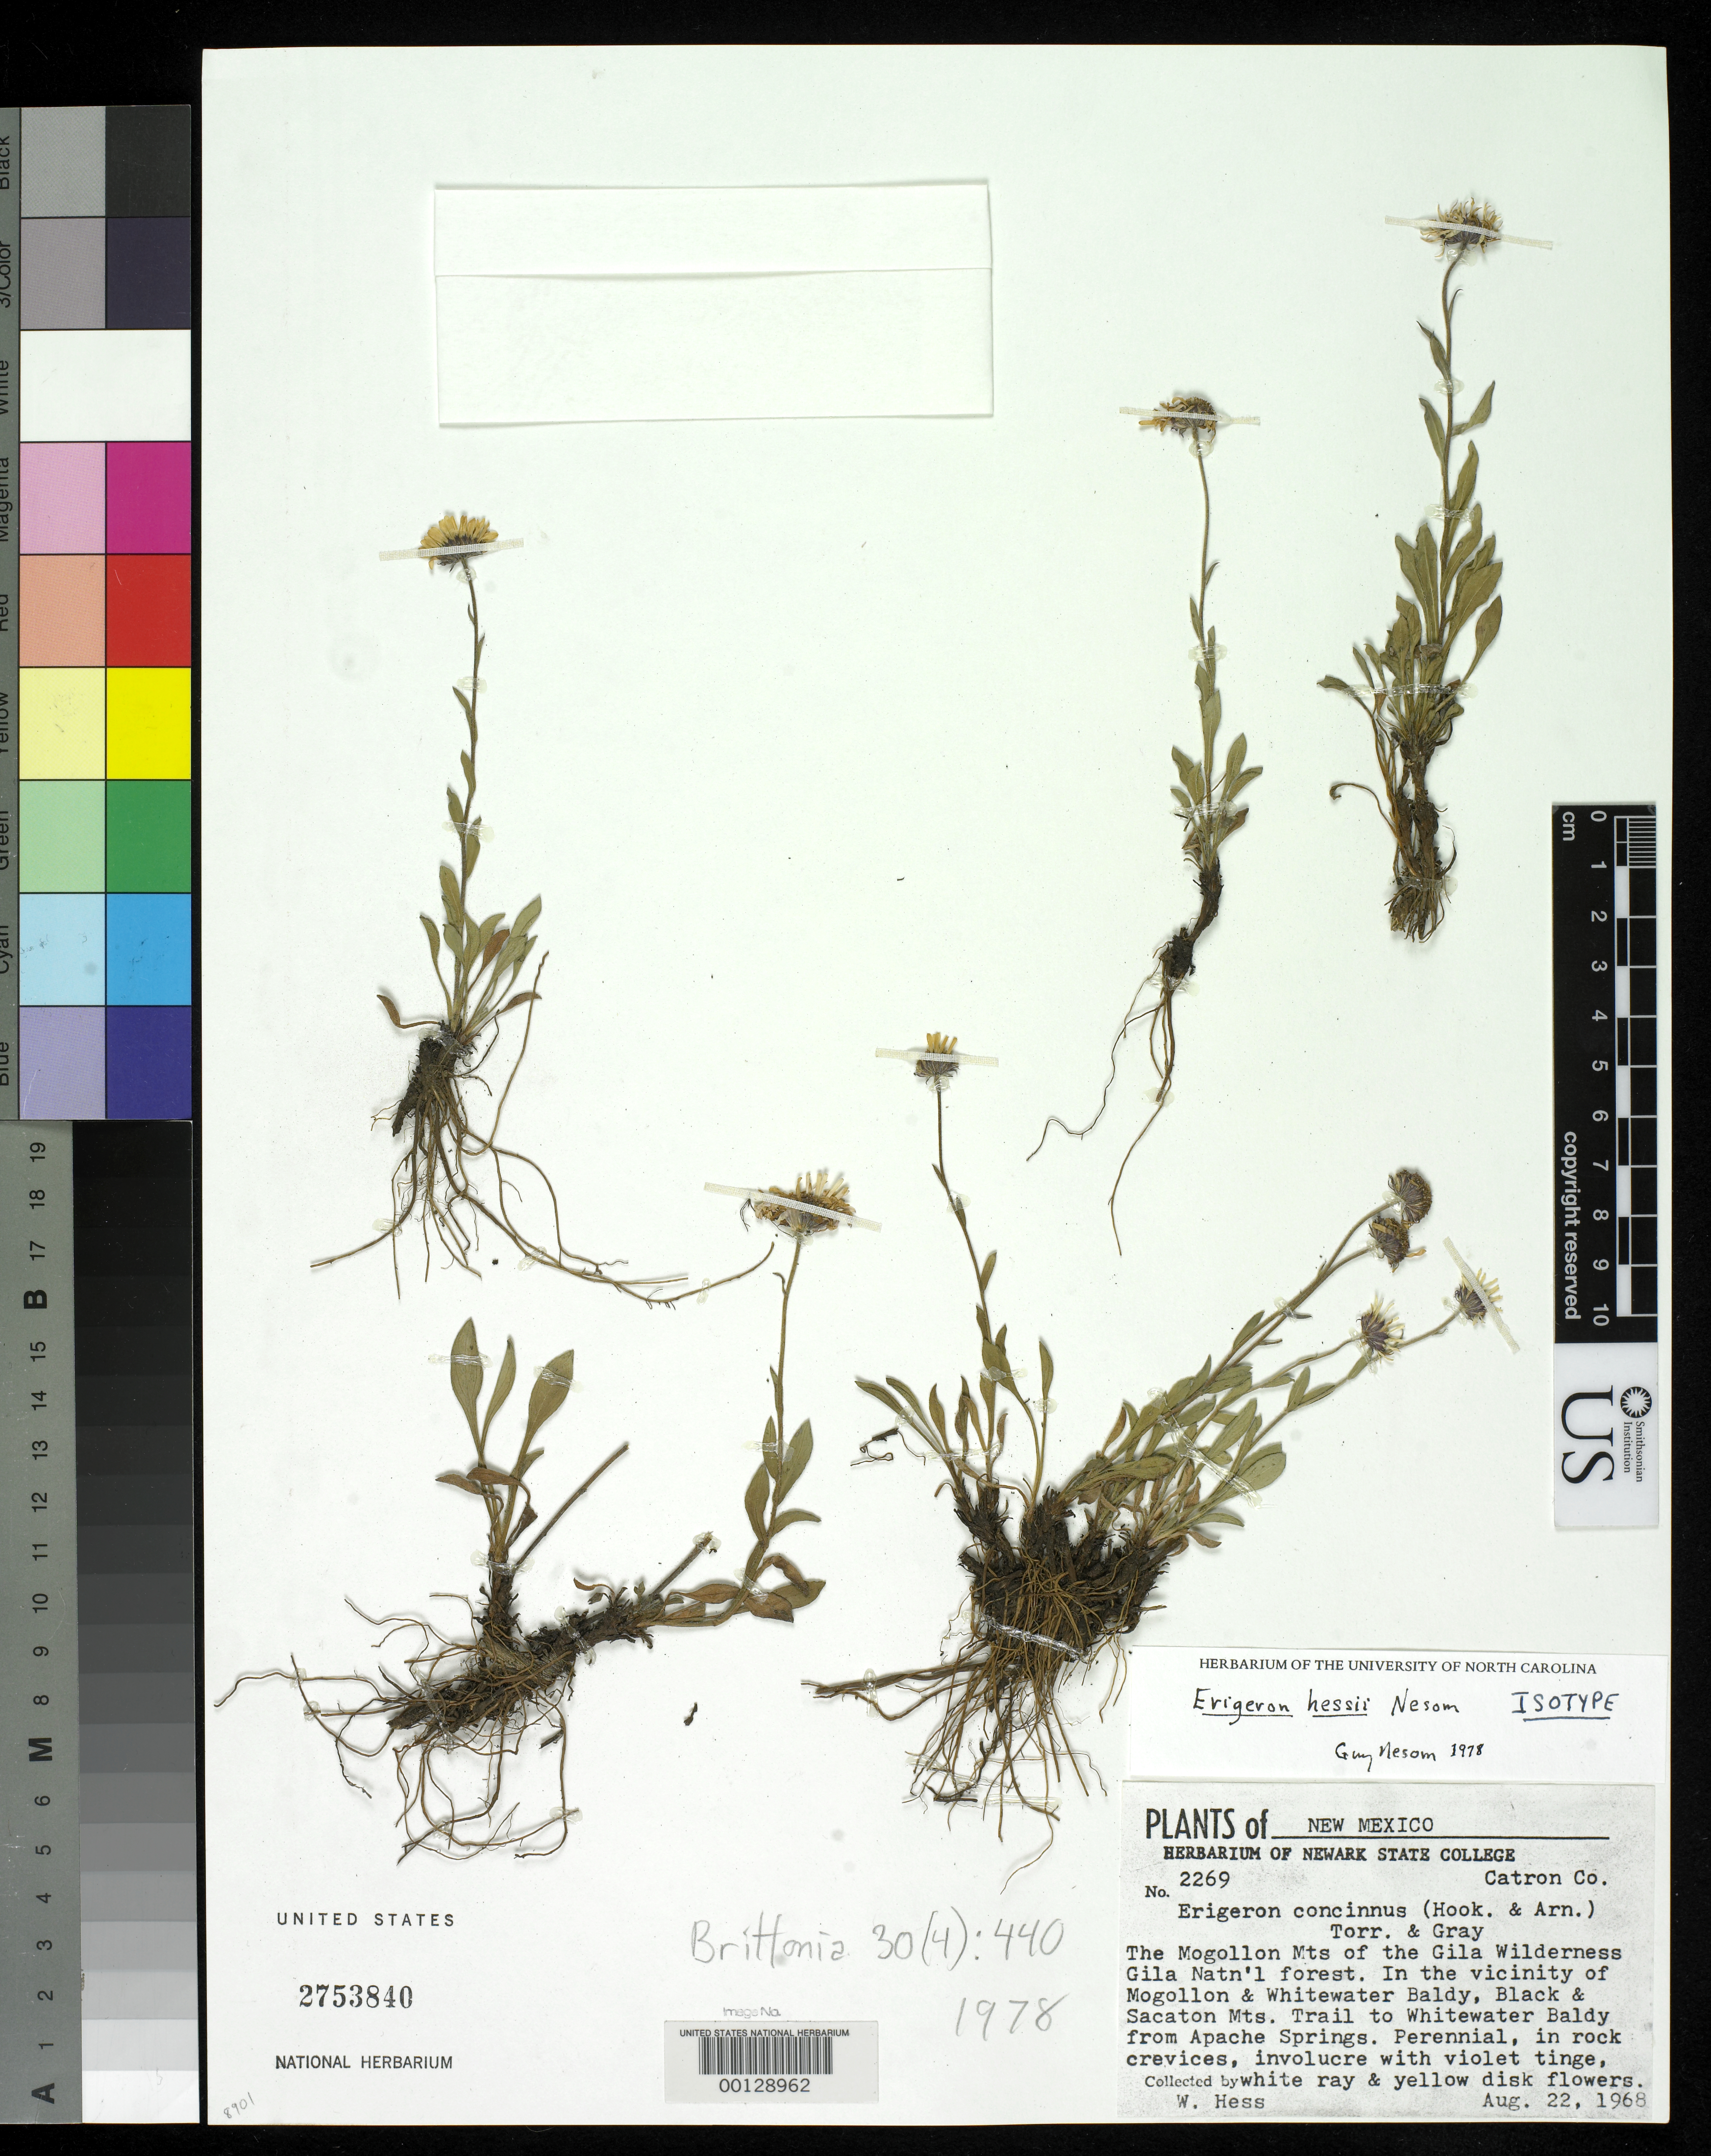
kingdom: Plantae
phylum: Tracheophyta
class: Magnoliopsida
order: Asterales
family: Asteraceae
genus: Erigeron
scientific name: Erigeron hessii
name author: G.L. Nesom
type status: Isotype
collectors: W. Hess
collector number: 2269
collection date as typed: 22 Aug 1968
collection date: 1968-08-22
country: United States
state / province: New Mexico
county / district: Catron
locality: Mogollon Mts., Gila National Forest, near Mogollon and Whitewater Baldy.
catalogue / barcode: US 2753840